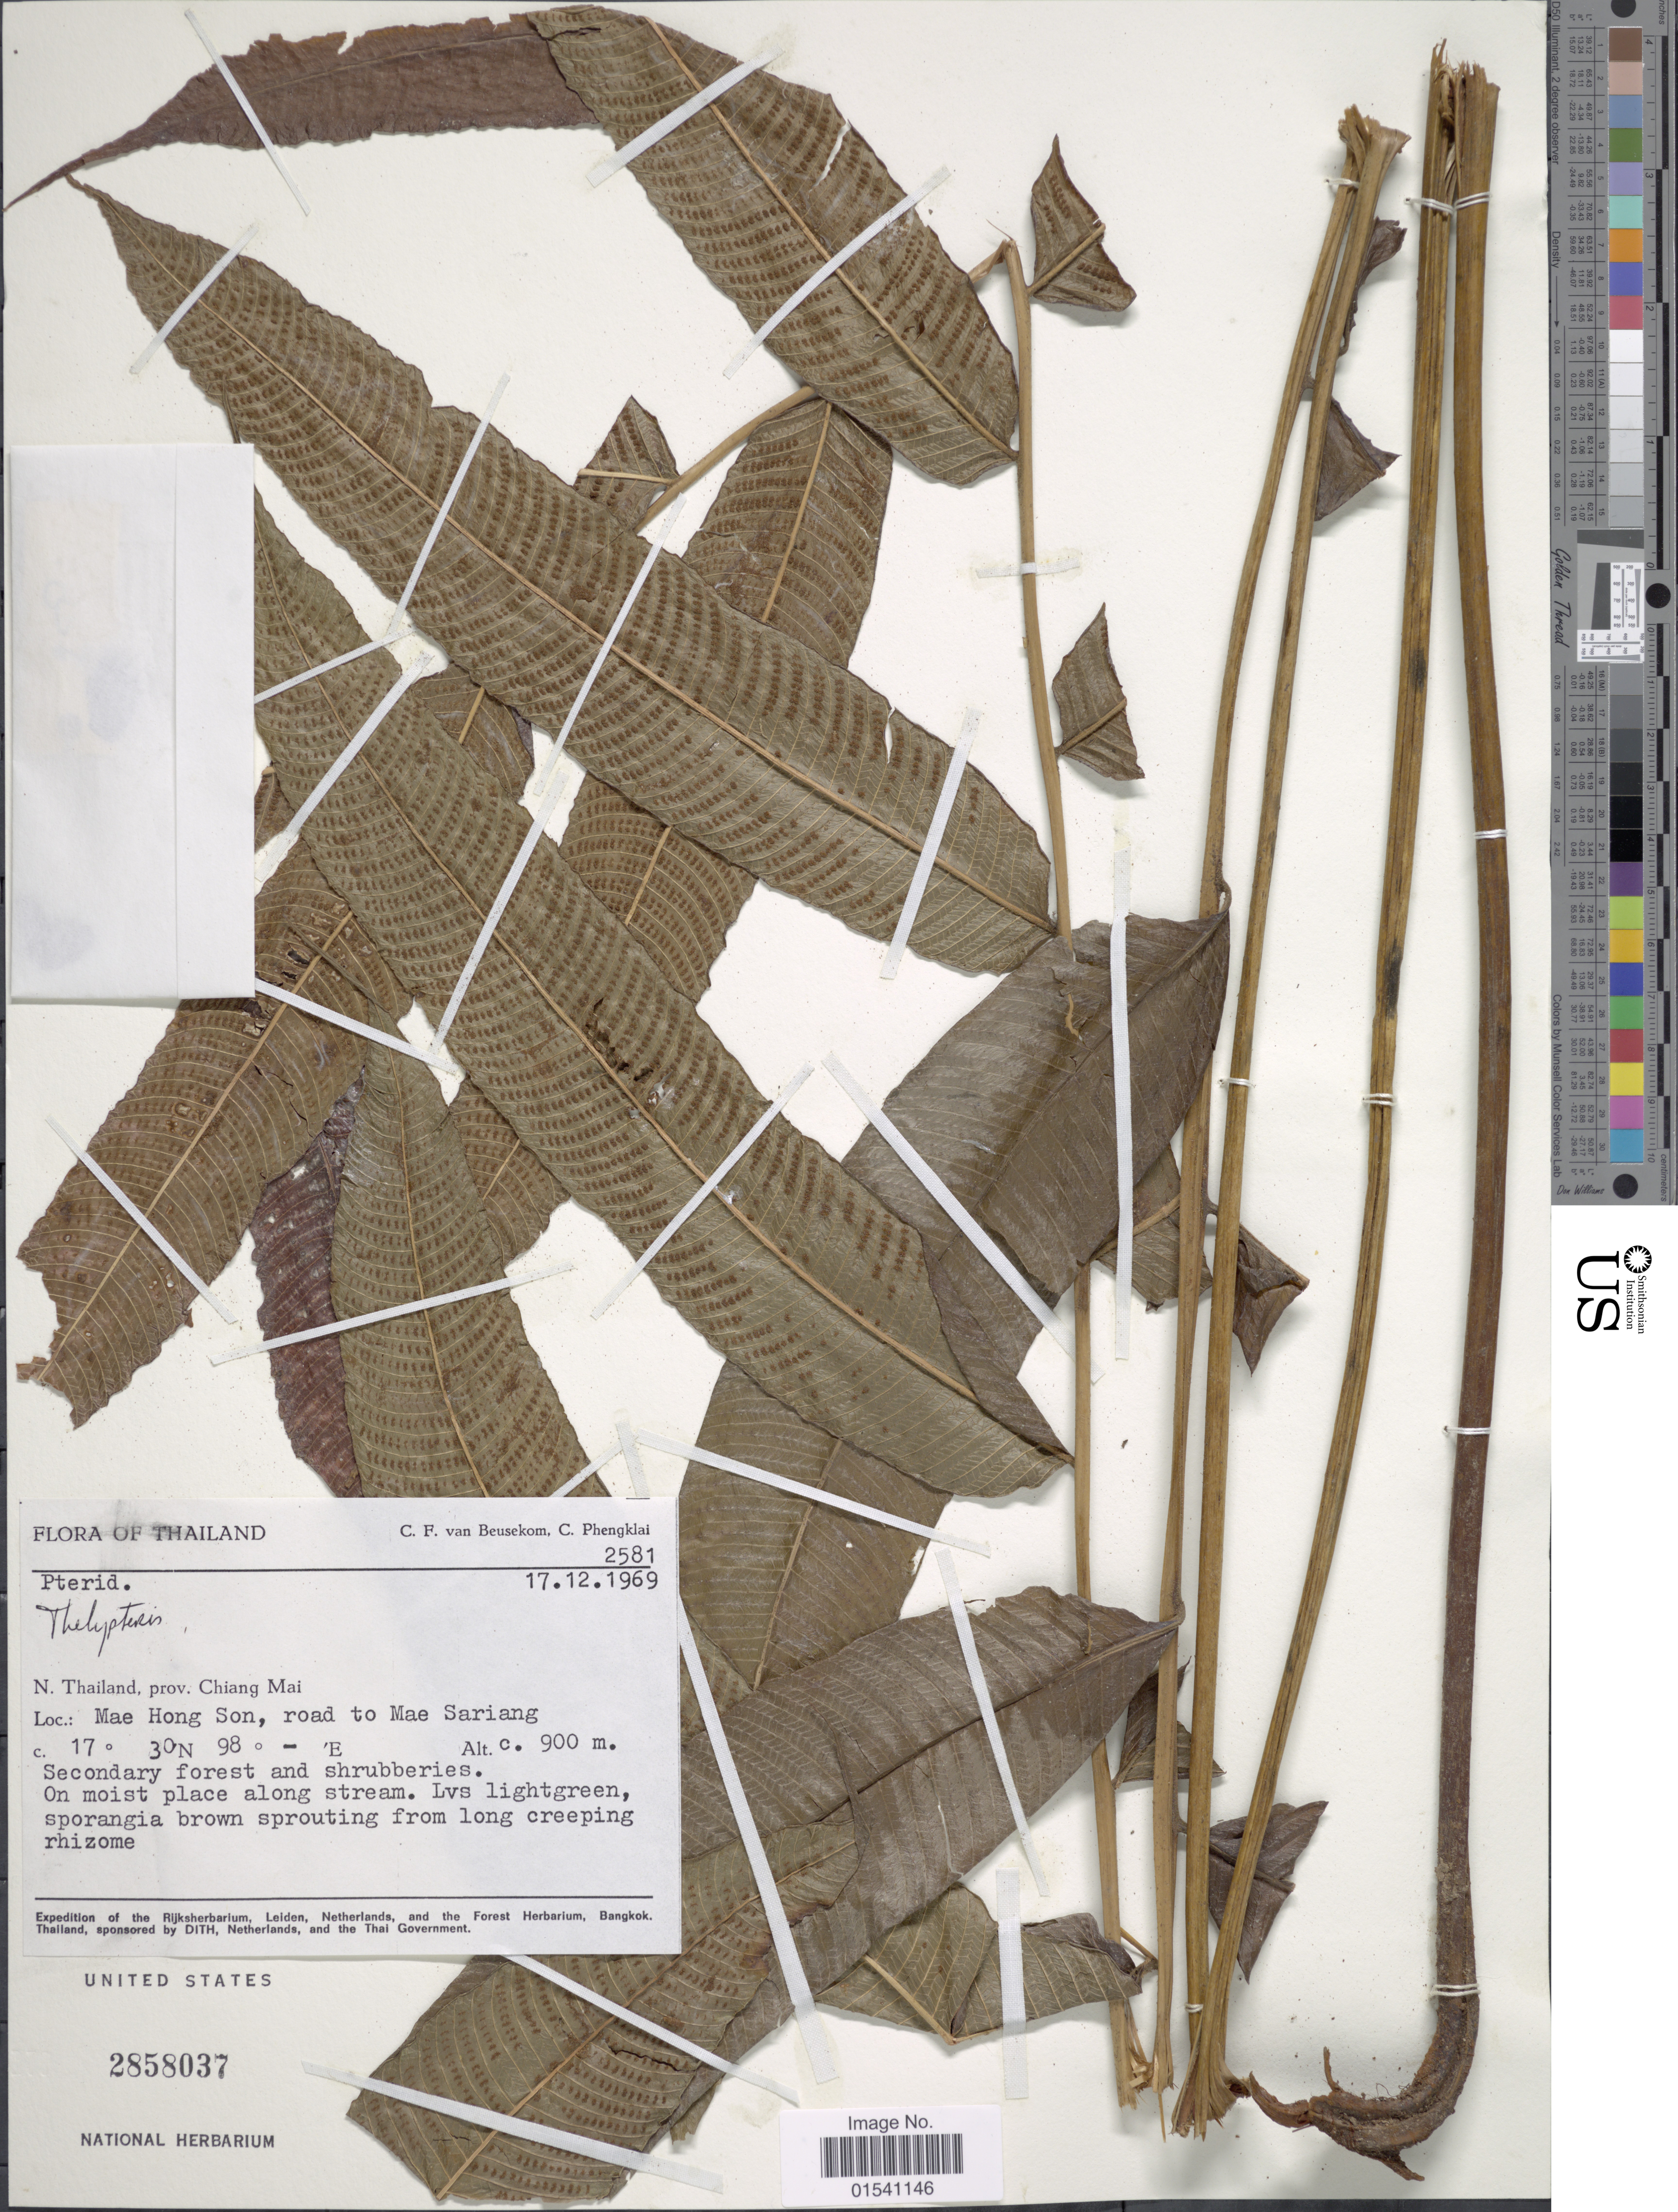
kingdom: Plantae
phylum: Tracheophyta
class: Polypodiopsida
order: Polypodiales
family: Thelypteridaceae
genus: Cyclosorus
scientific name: Cyclosorus sp.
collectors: C. van Beusecom & C. Phengklai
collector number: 2581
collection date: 1969-12-17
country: Thailand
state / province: Chiang Mai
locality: Chiang Mai, Mae Hong Son, road to Mae Sariang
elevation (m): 900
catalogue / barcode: US 2858037